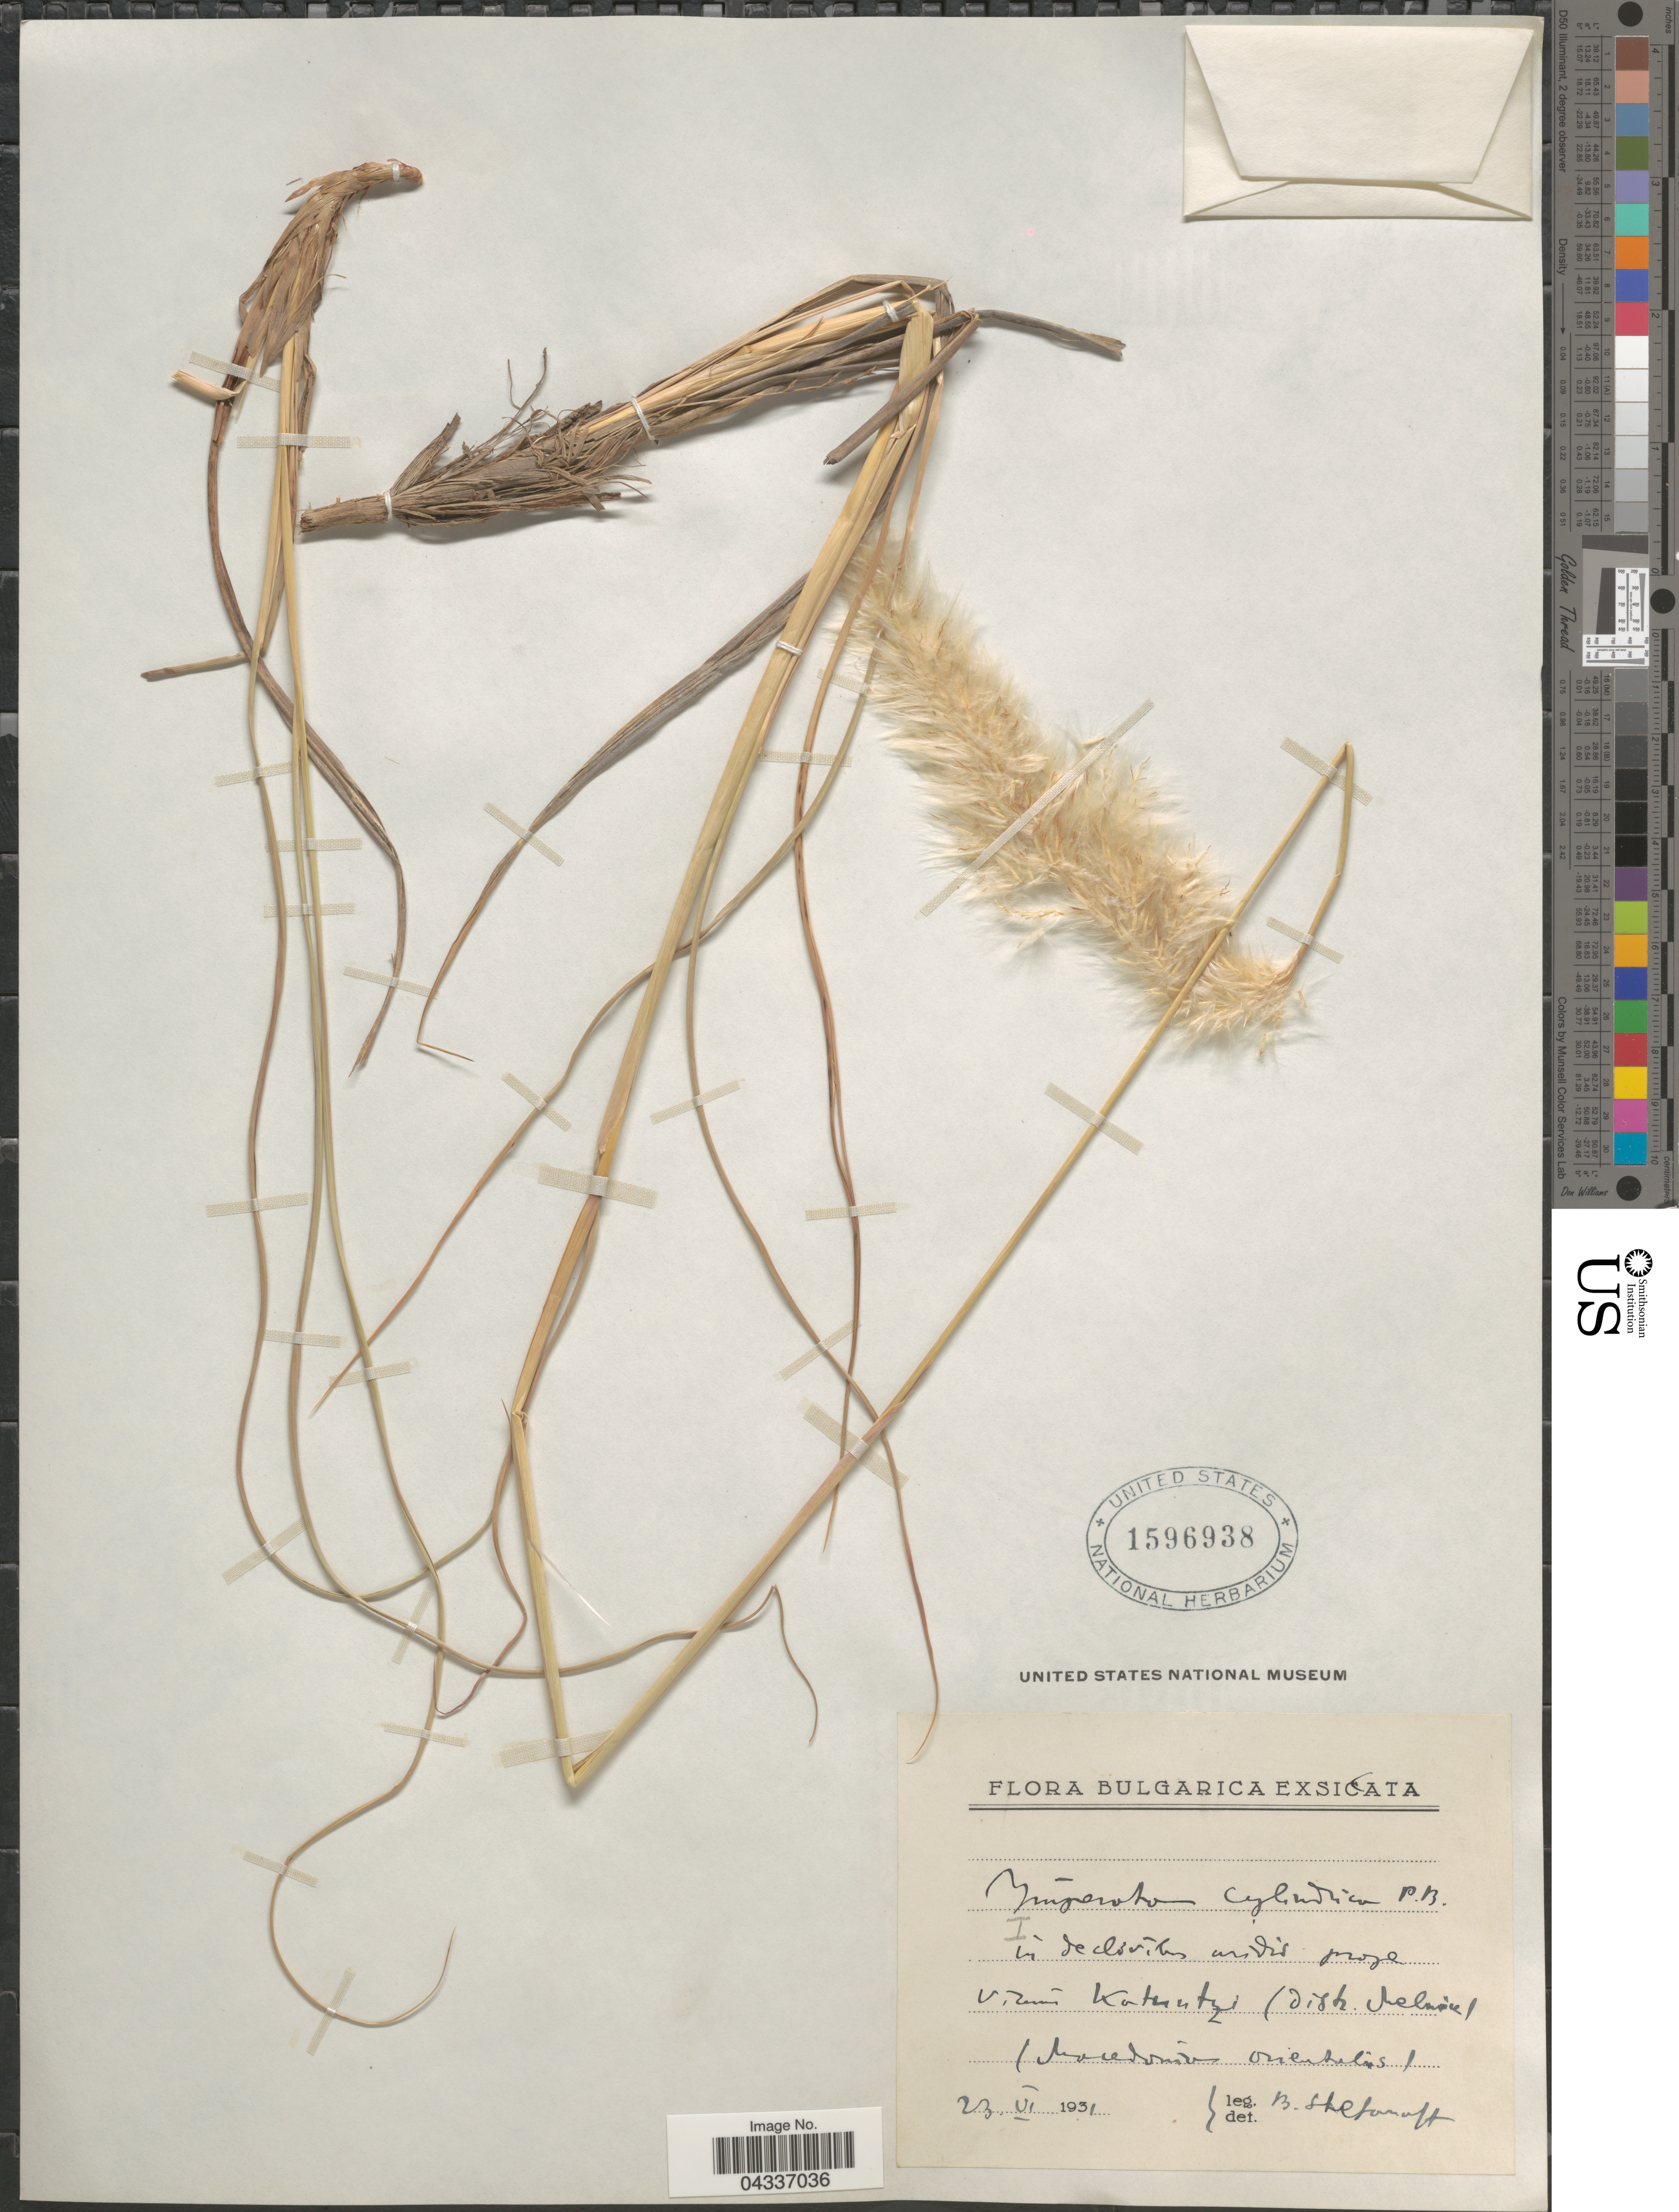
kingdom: Plantae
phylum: Tracheophyta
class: Liliopsida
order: Poales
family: Poaceae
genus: Imperata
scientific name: Imperata cylindrica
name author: (L.) P. Beauv.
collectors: B. Stefanoff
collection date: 1931-06-23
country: Bulgaria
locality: In declivibus aridis prope [illegible text] (distr. [illegible text]) (Macedonia orientalis).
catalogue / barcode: US 1596938